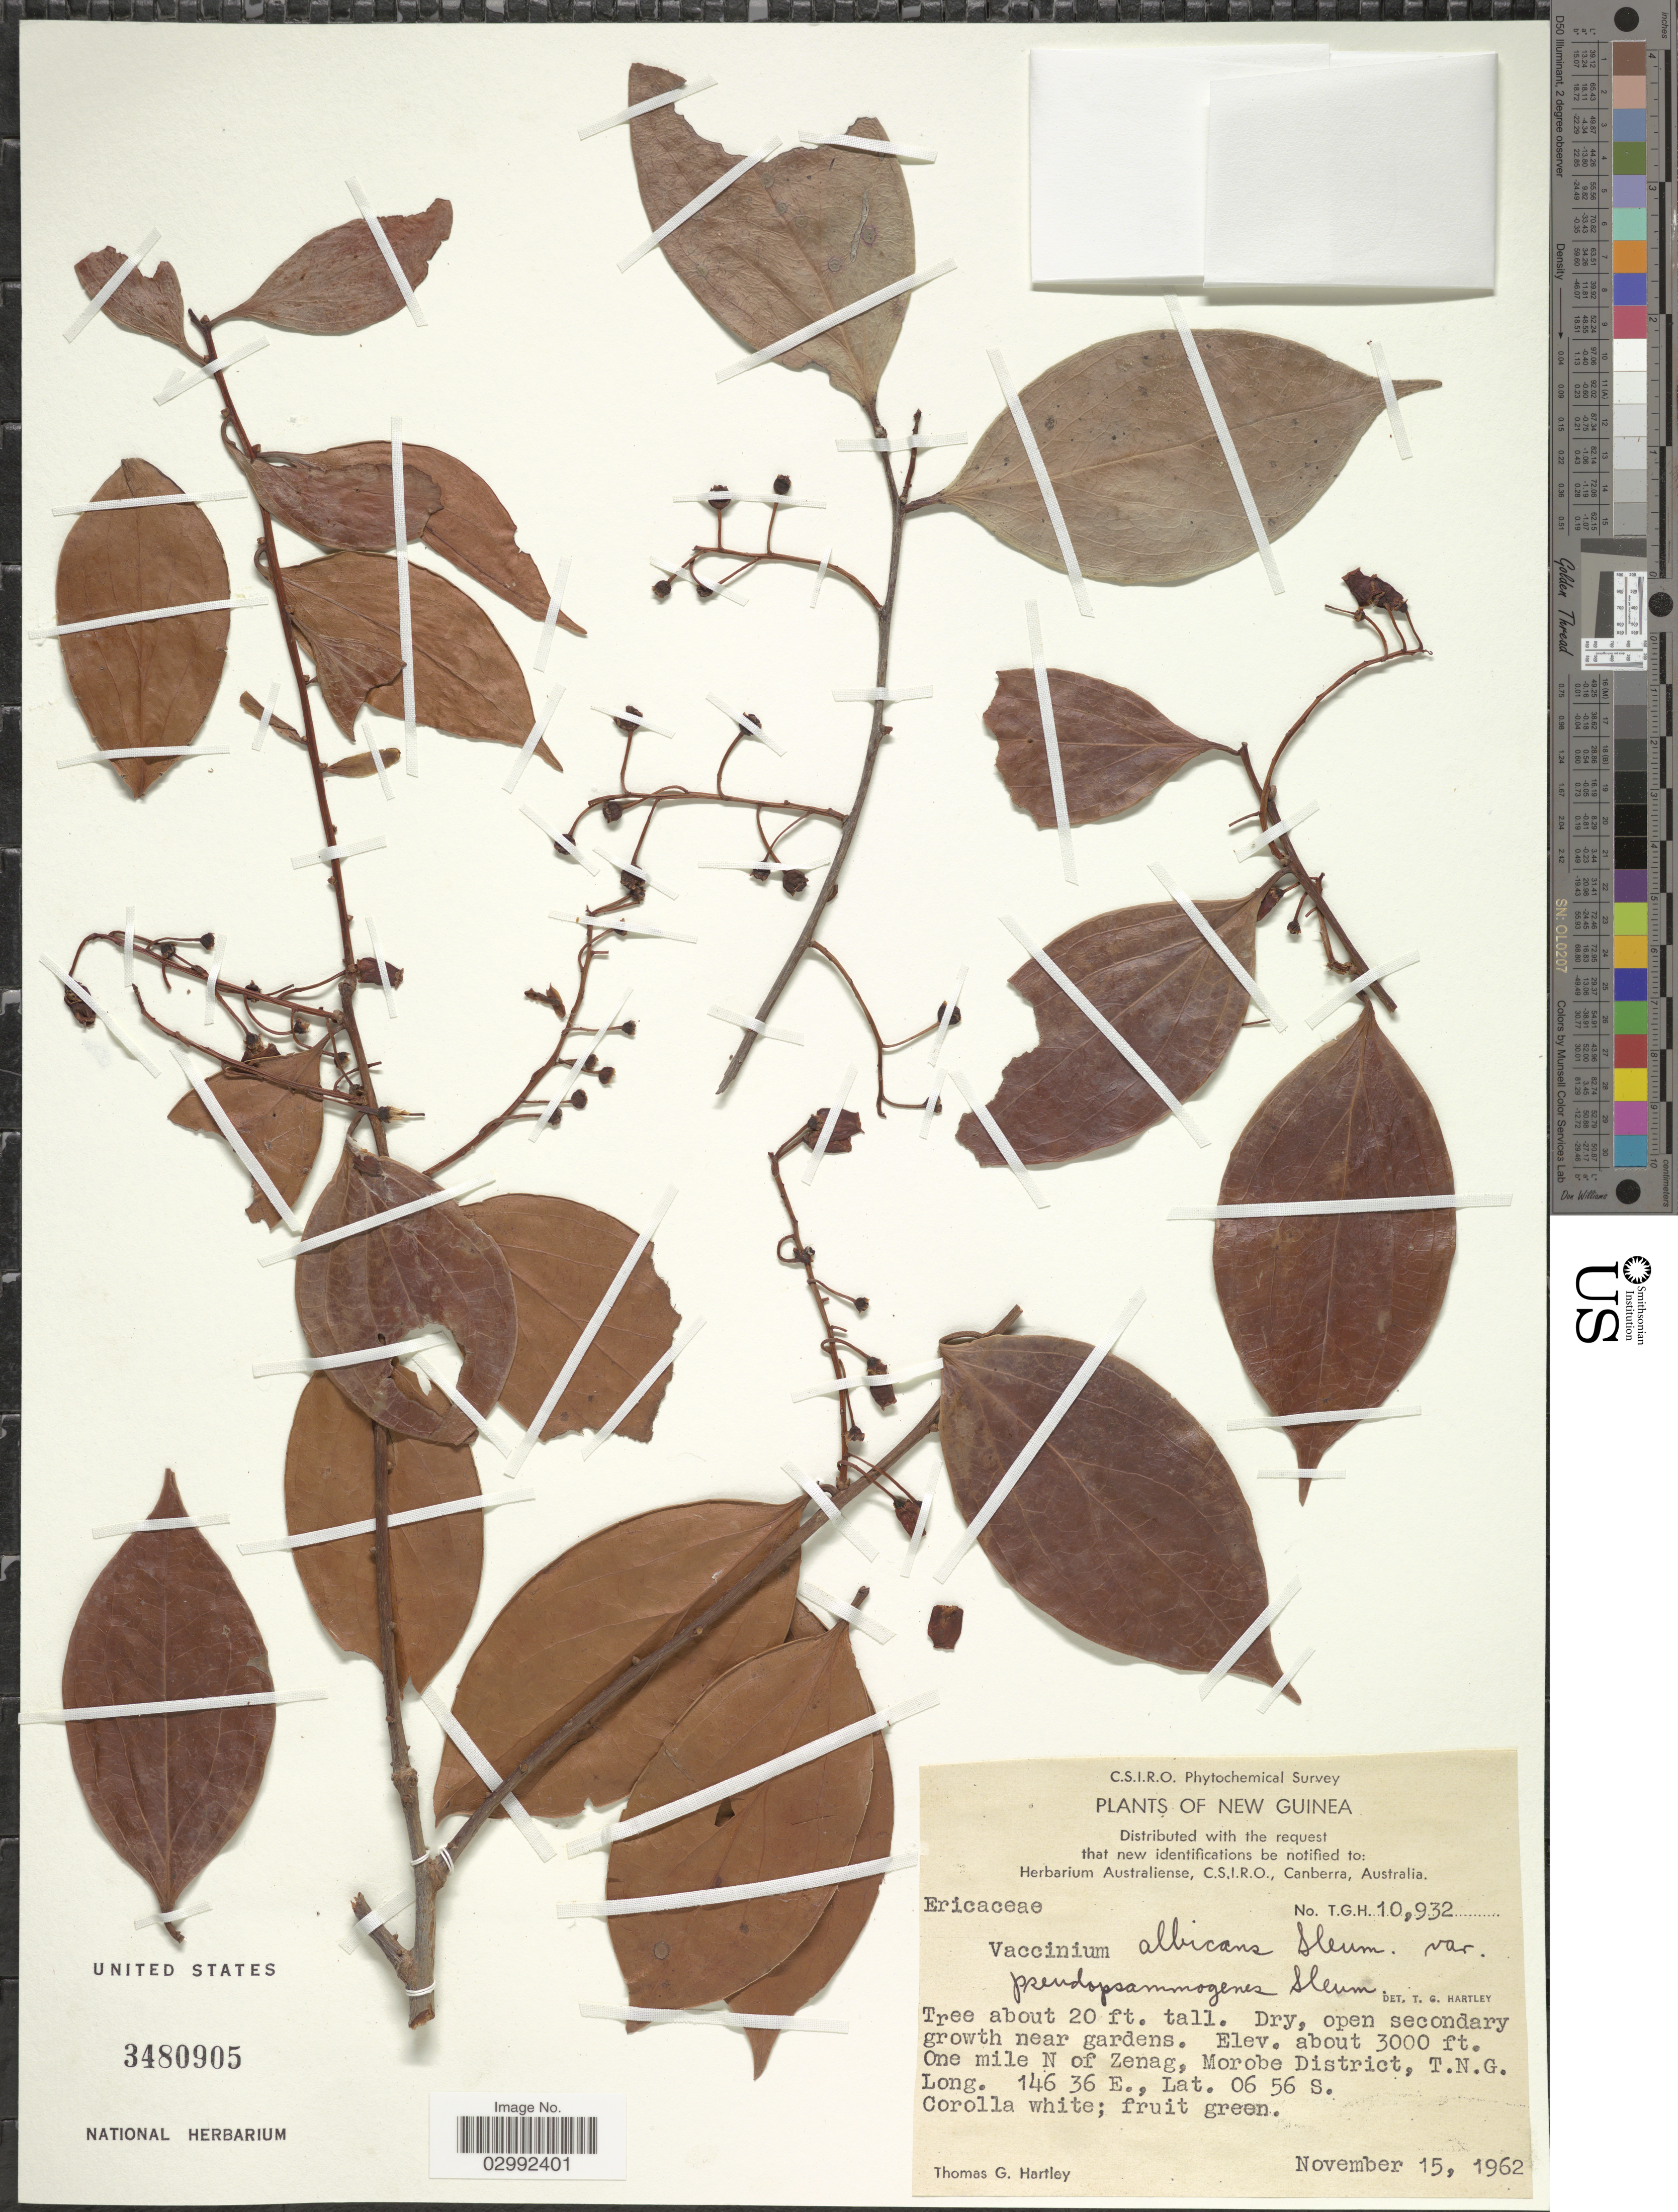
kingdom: Plantae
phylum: Tracheophyta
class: Magnoliopsida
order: Ericales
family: Ericaceae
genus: Vaccinium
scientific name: Vaccinium albicans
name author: Sleumer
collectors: T. G. Hartley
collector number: T.G.H.10932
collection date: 1962-11-15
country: Papua New Guinea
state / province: Morobe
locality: New Guinea. One mile N of Zenag, Morobe District, T.N.G.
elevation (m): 914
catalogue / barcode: US 3480905